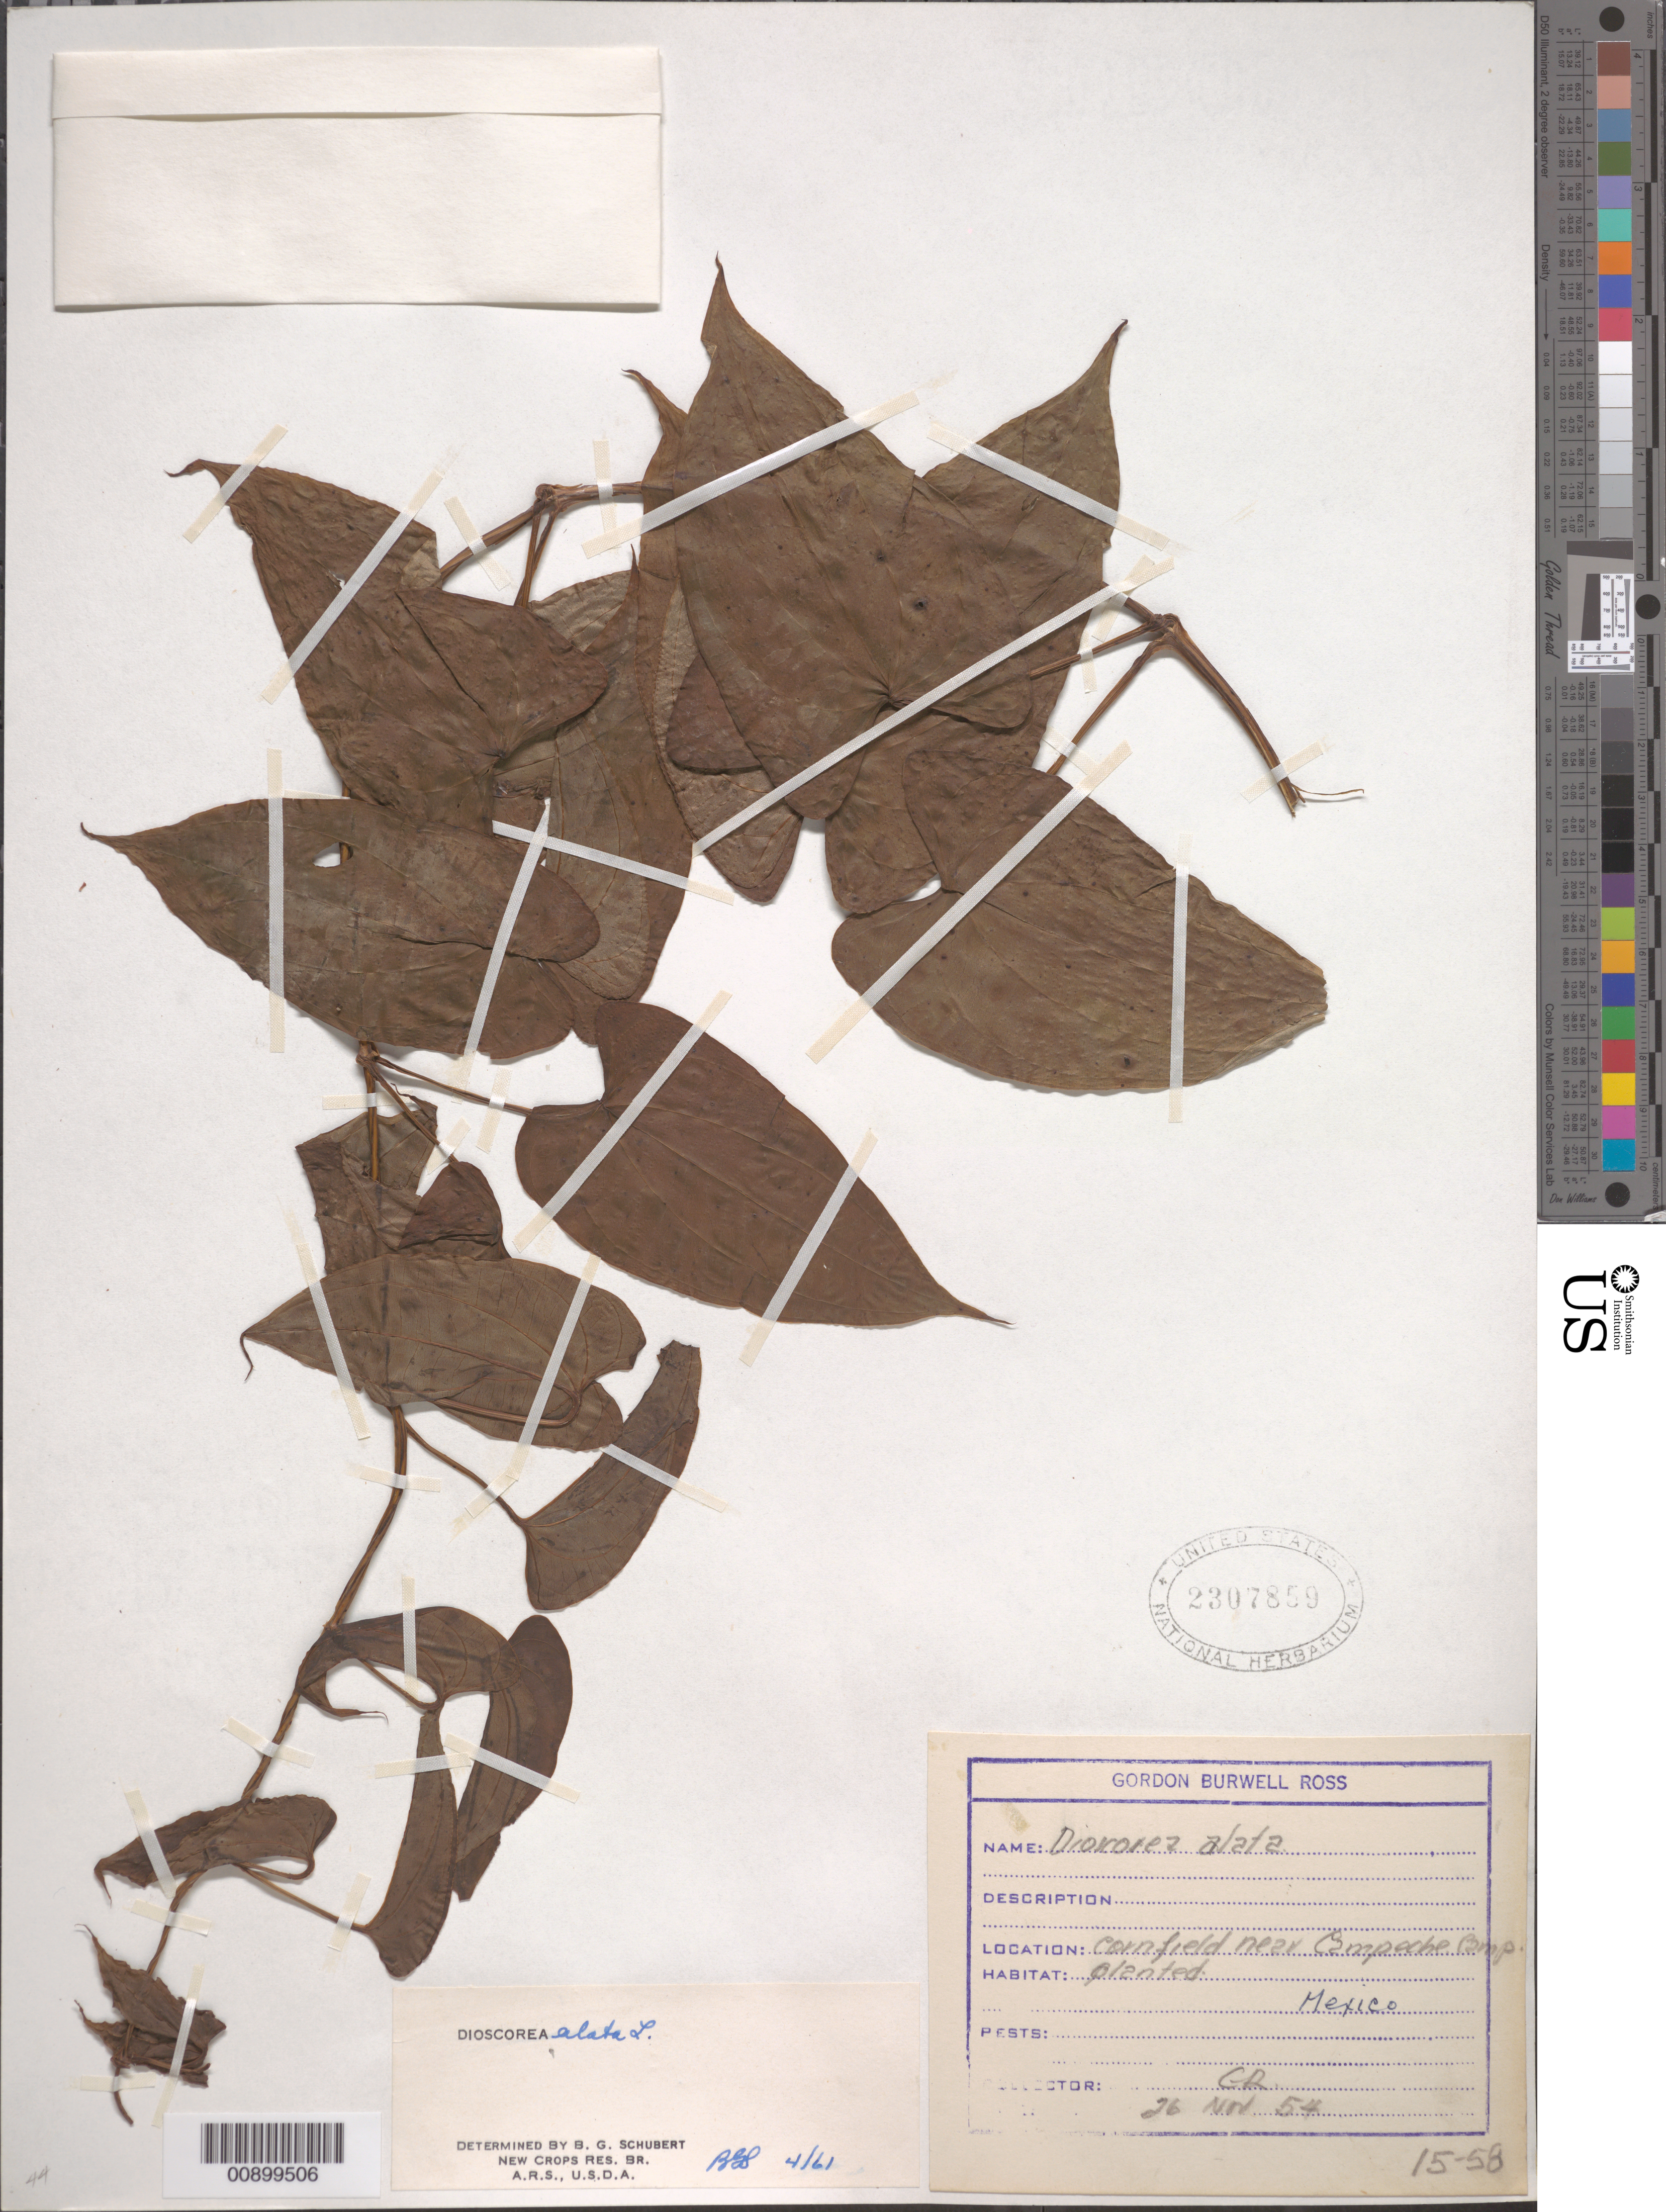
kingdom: Plantae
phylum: Tracheophyta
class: Liliopsida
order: Dioscoreales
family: Dioscoreaceae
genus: Dioscorea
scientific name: Dioscorea alata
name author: L.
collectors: G. B. Ross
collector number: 15-58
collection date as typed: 26 Nov 1954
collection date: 1954-11-26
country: Mexico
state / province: Campeche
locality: Near Campeche, Campeche.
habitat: Cornfield.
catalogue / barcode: US 2307859